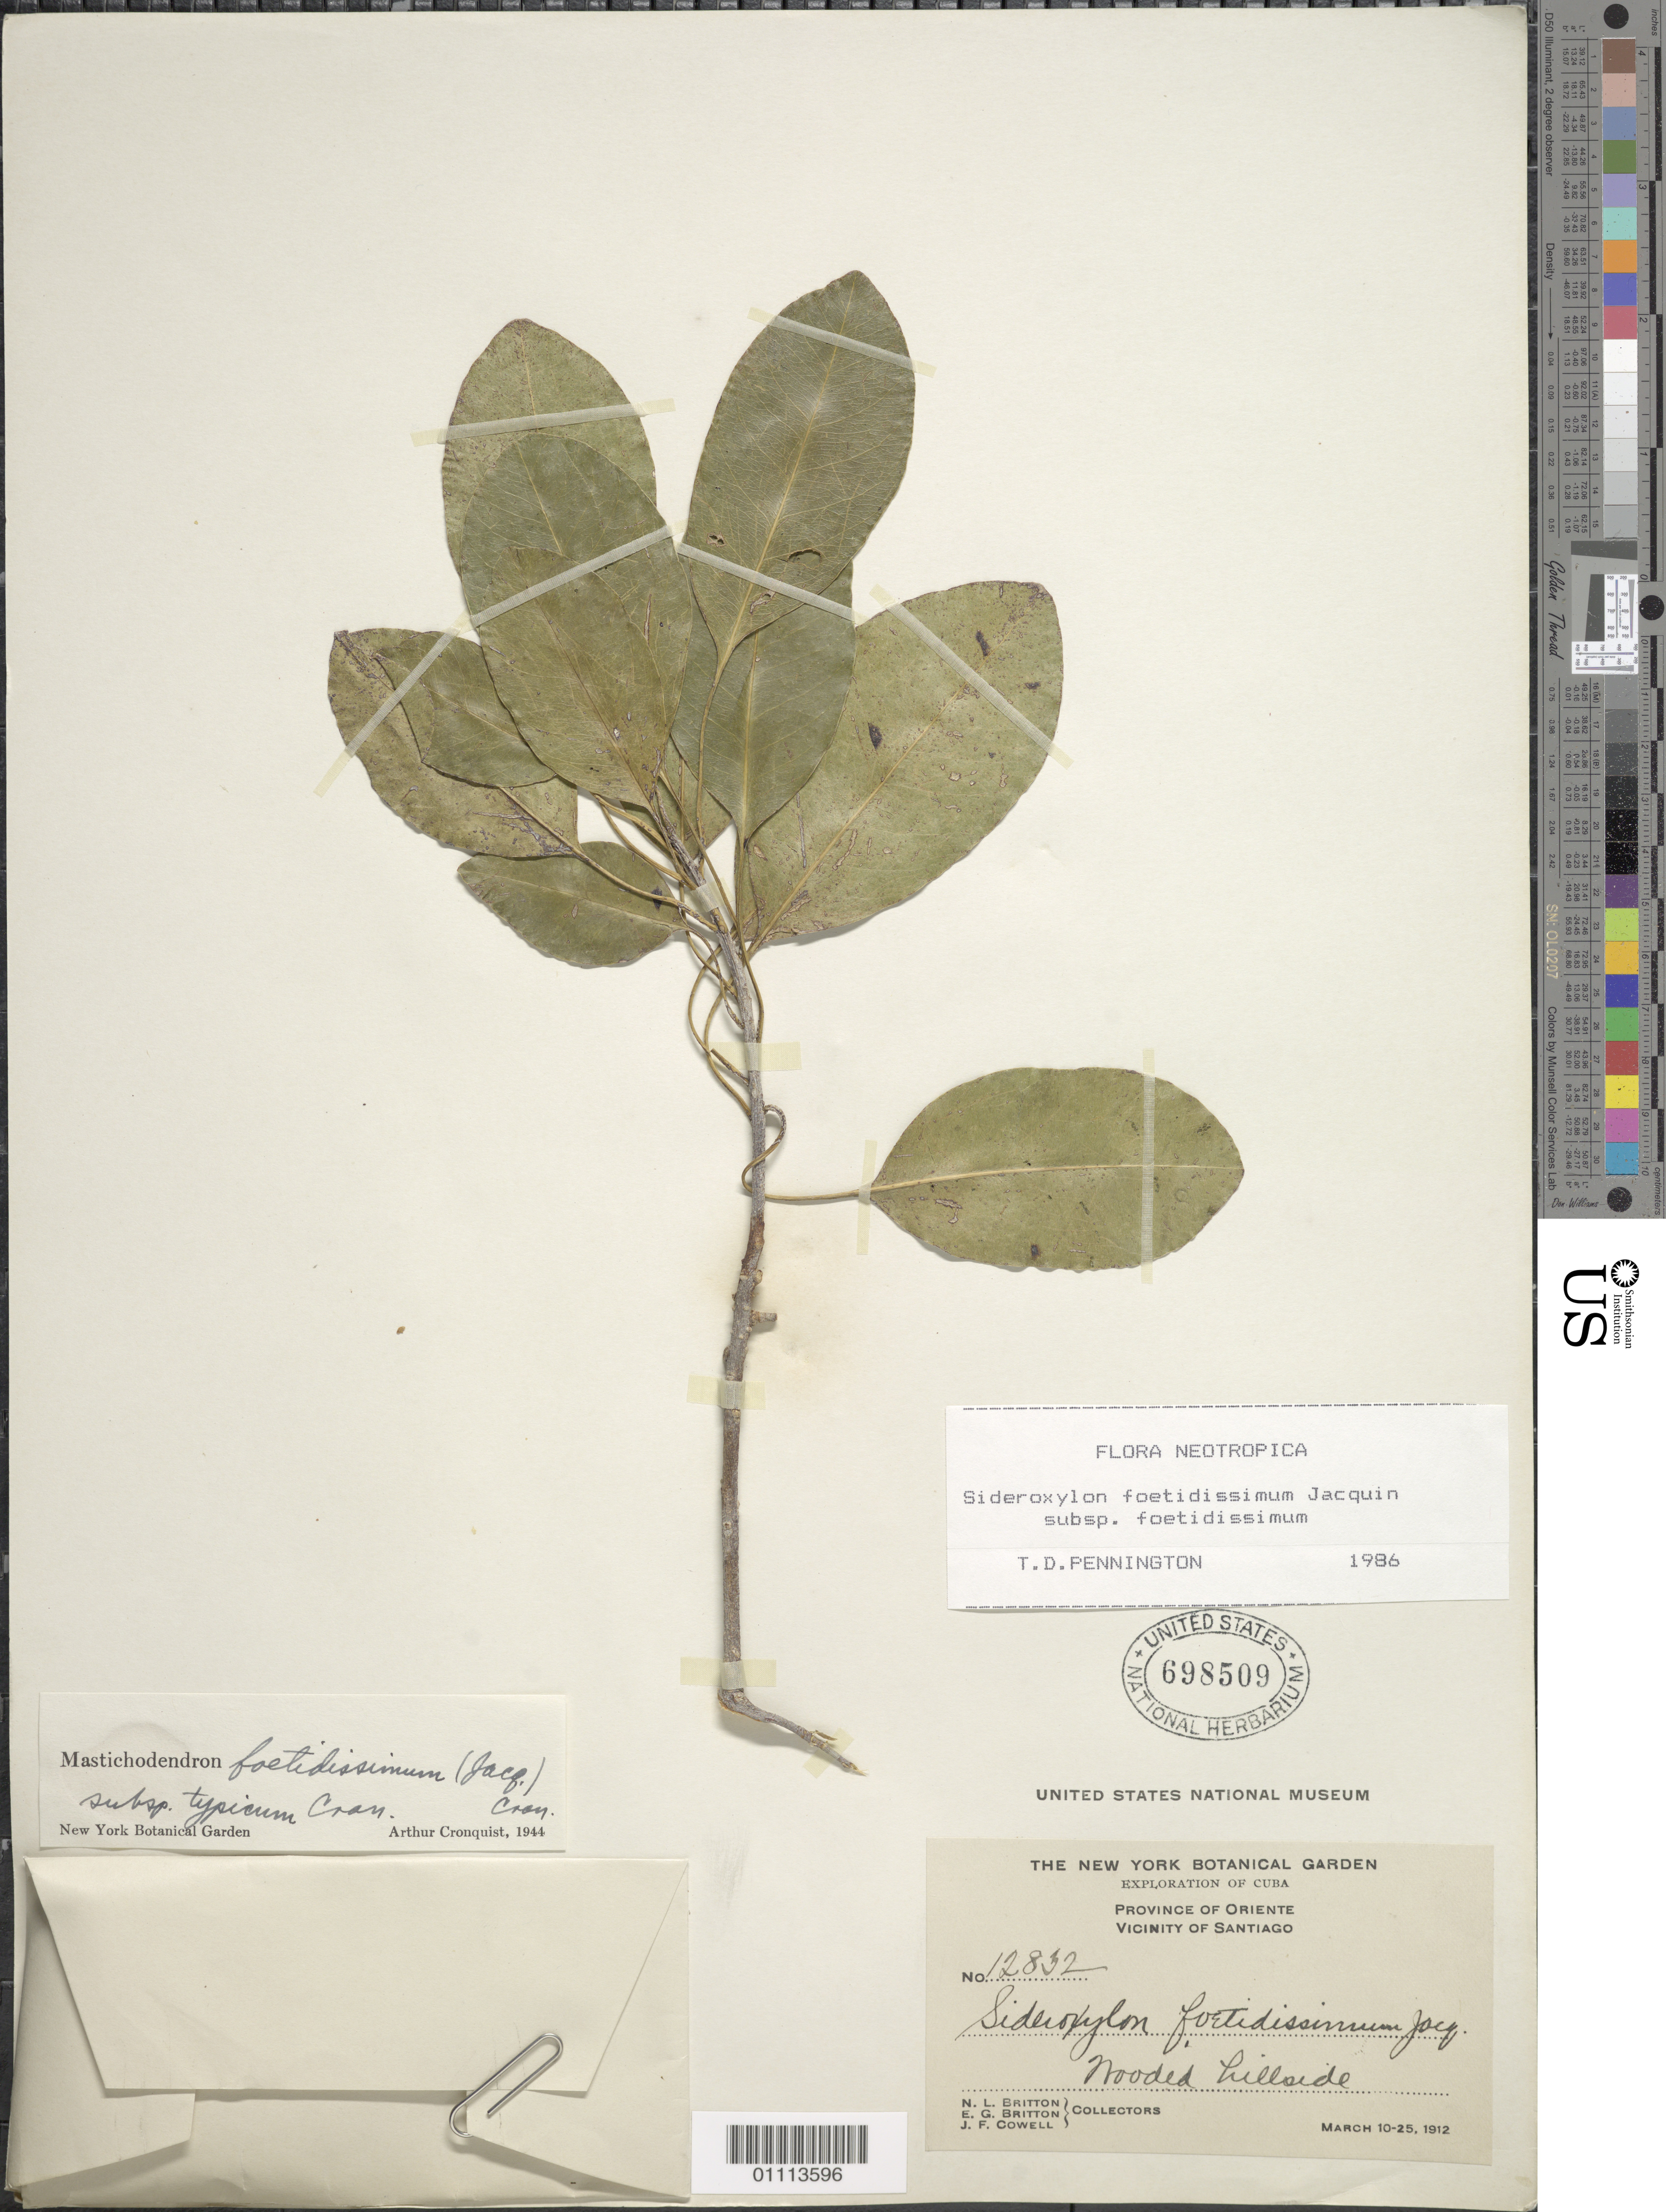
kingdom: Plantae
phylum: Tracheophyta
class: Magnoliopsida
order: Ericales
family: Sapotaceae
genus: Sideroxylon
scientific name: Sideroxylon foetidissimum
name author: Jacq.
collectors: N. Britton, E. G. Britton & J. F. Cowell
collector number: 12832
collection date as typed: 10 Mar 1912 to 25 Mar 1912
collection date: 1912-03-10/1912-03-25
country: Cuba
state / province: Santiago de Cuba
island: Cuba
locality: Santiago de Cuba [Oriente]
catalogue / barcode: US 698509